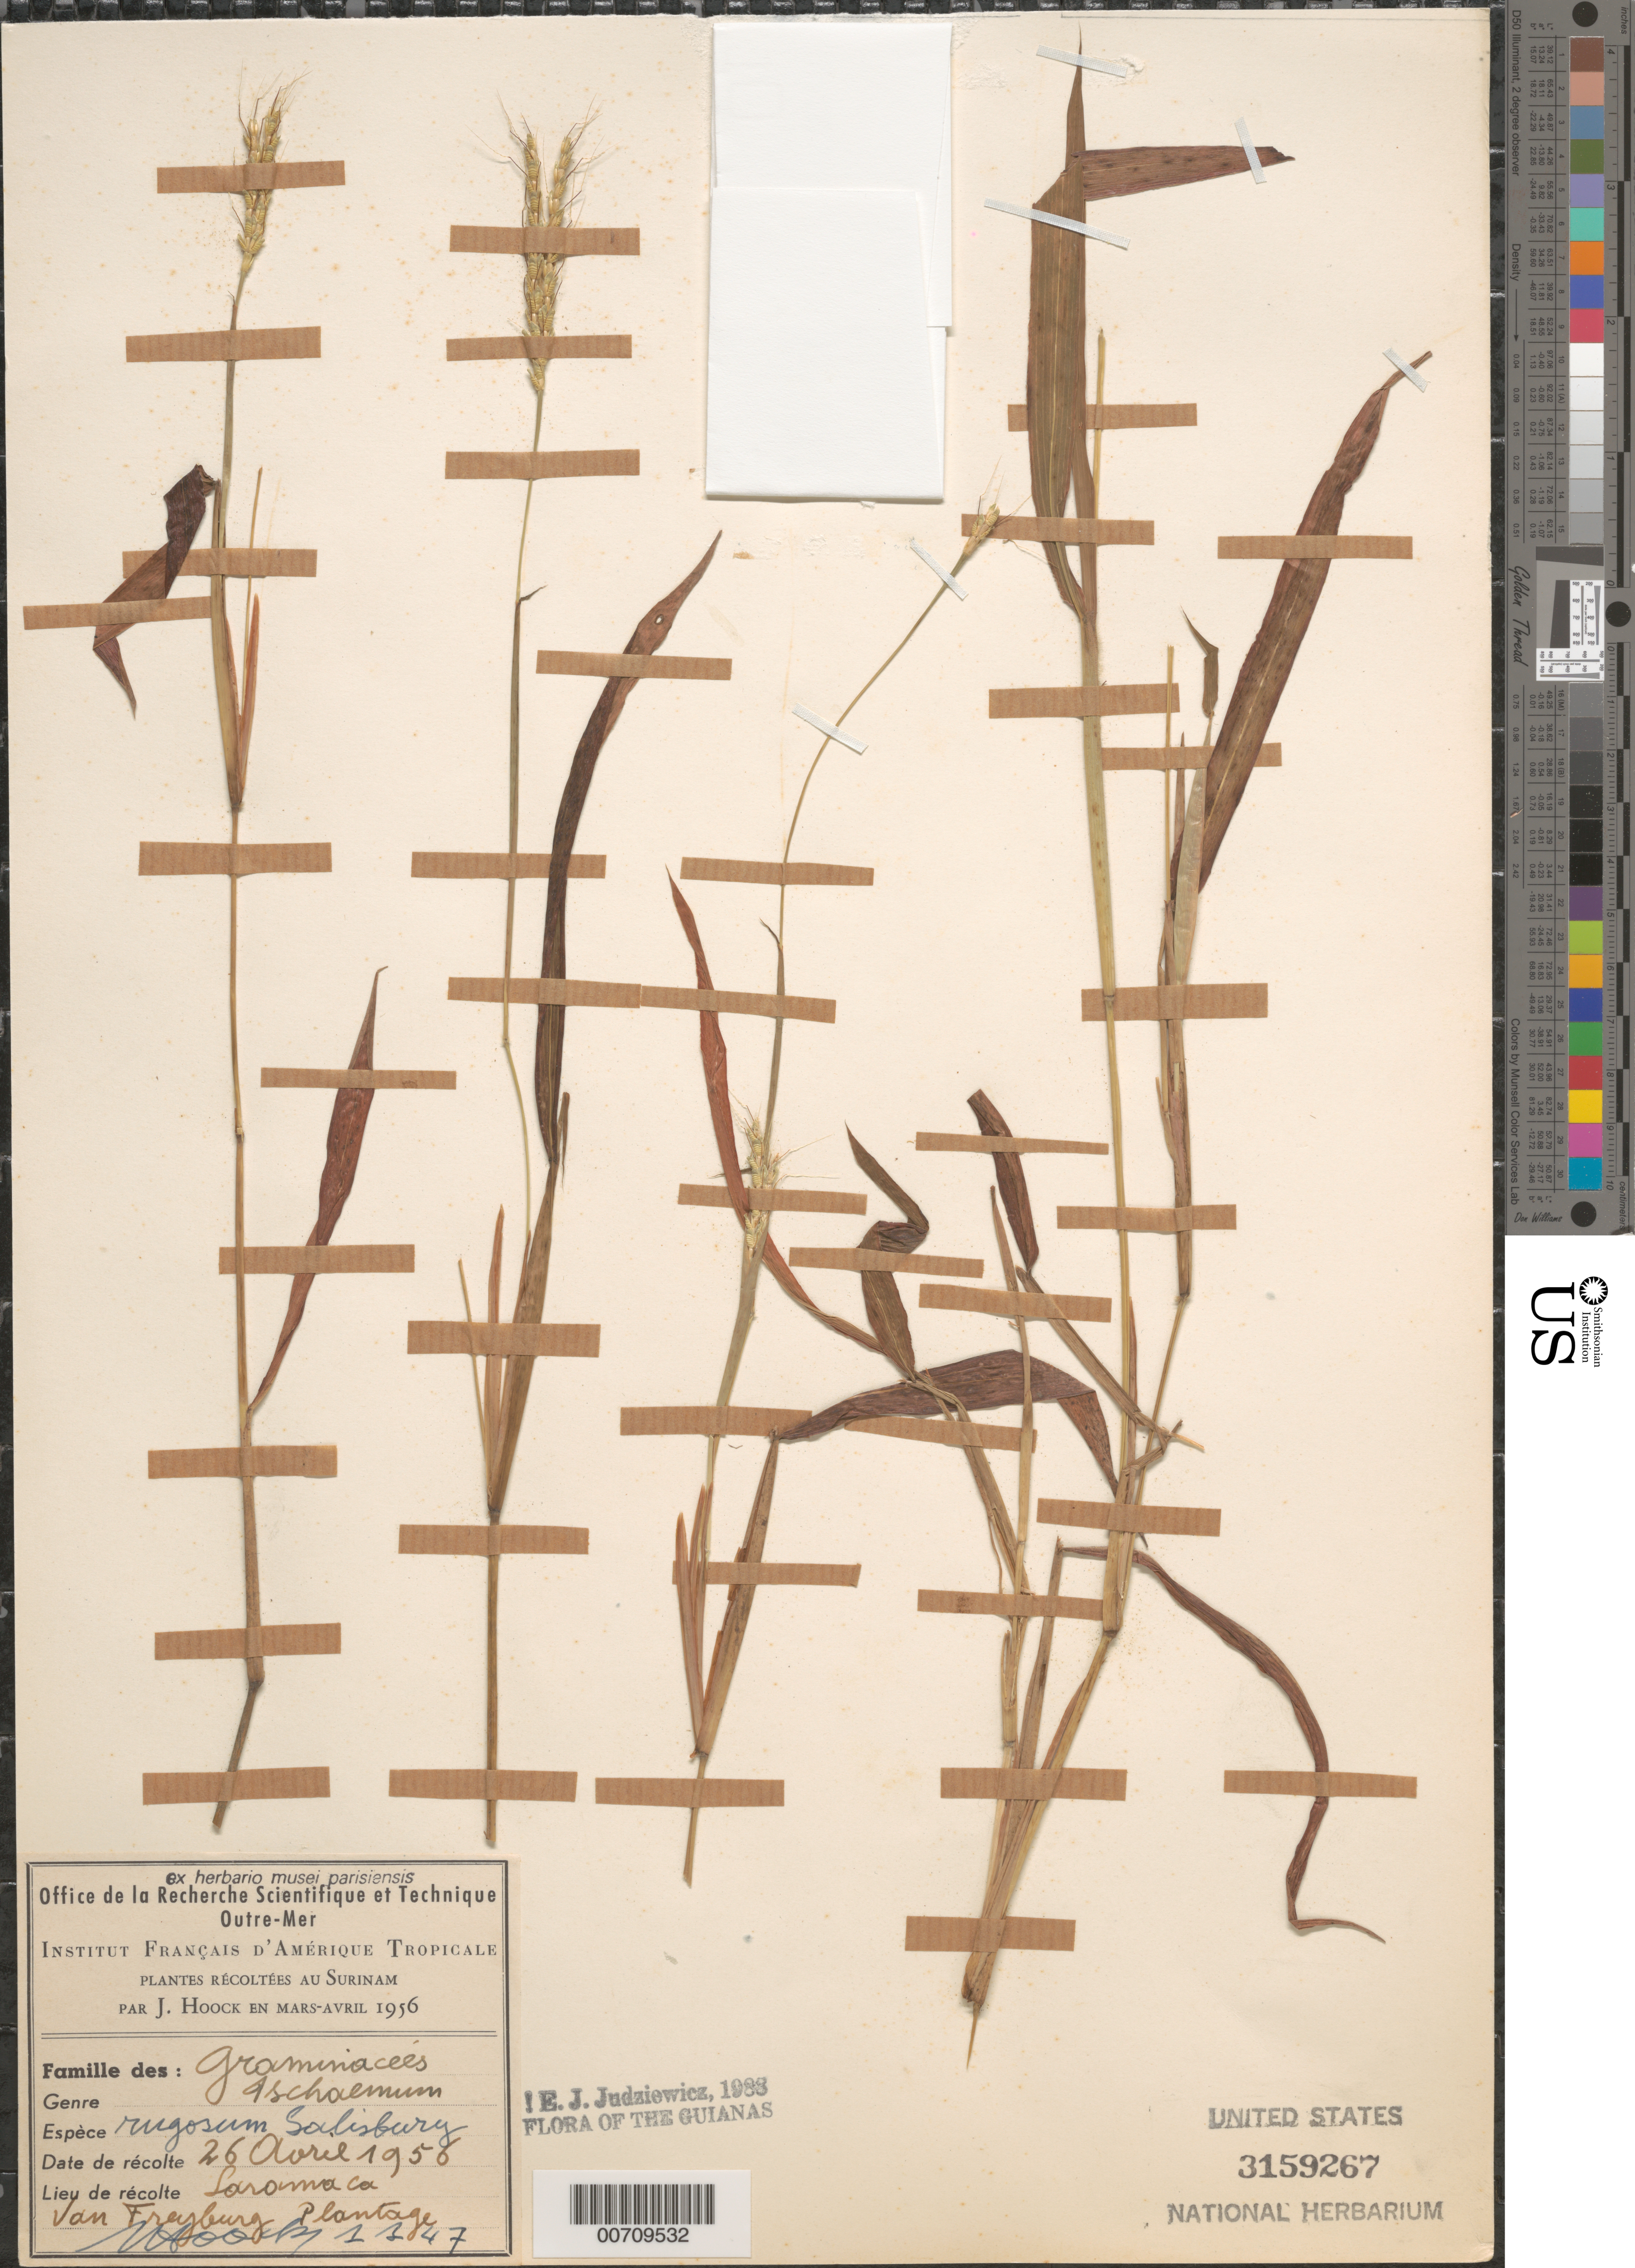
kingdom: Plantae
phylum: Tracheophyta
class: Liliopsida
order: Poales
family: Poaceae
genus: Ischaemum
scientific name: Ischaemum rugosum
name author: Salisb.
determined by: Judziewicz, E. J.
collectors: J. Hoock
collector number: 1247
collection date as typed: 26-Apr-56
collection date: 1956-04-26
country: Suriname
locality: Saramacca, van Freyburg Plantage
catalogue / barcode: US 3159267